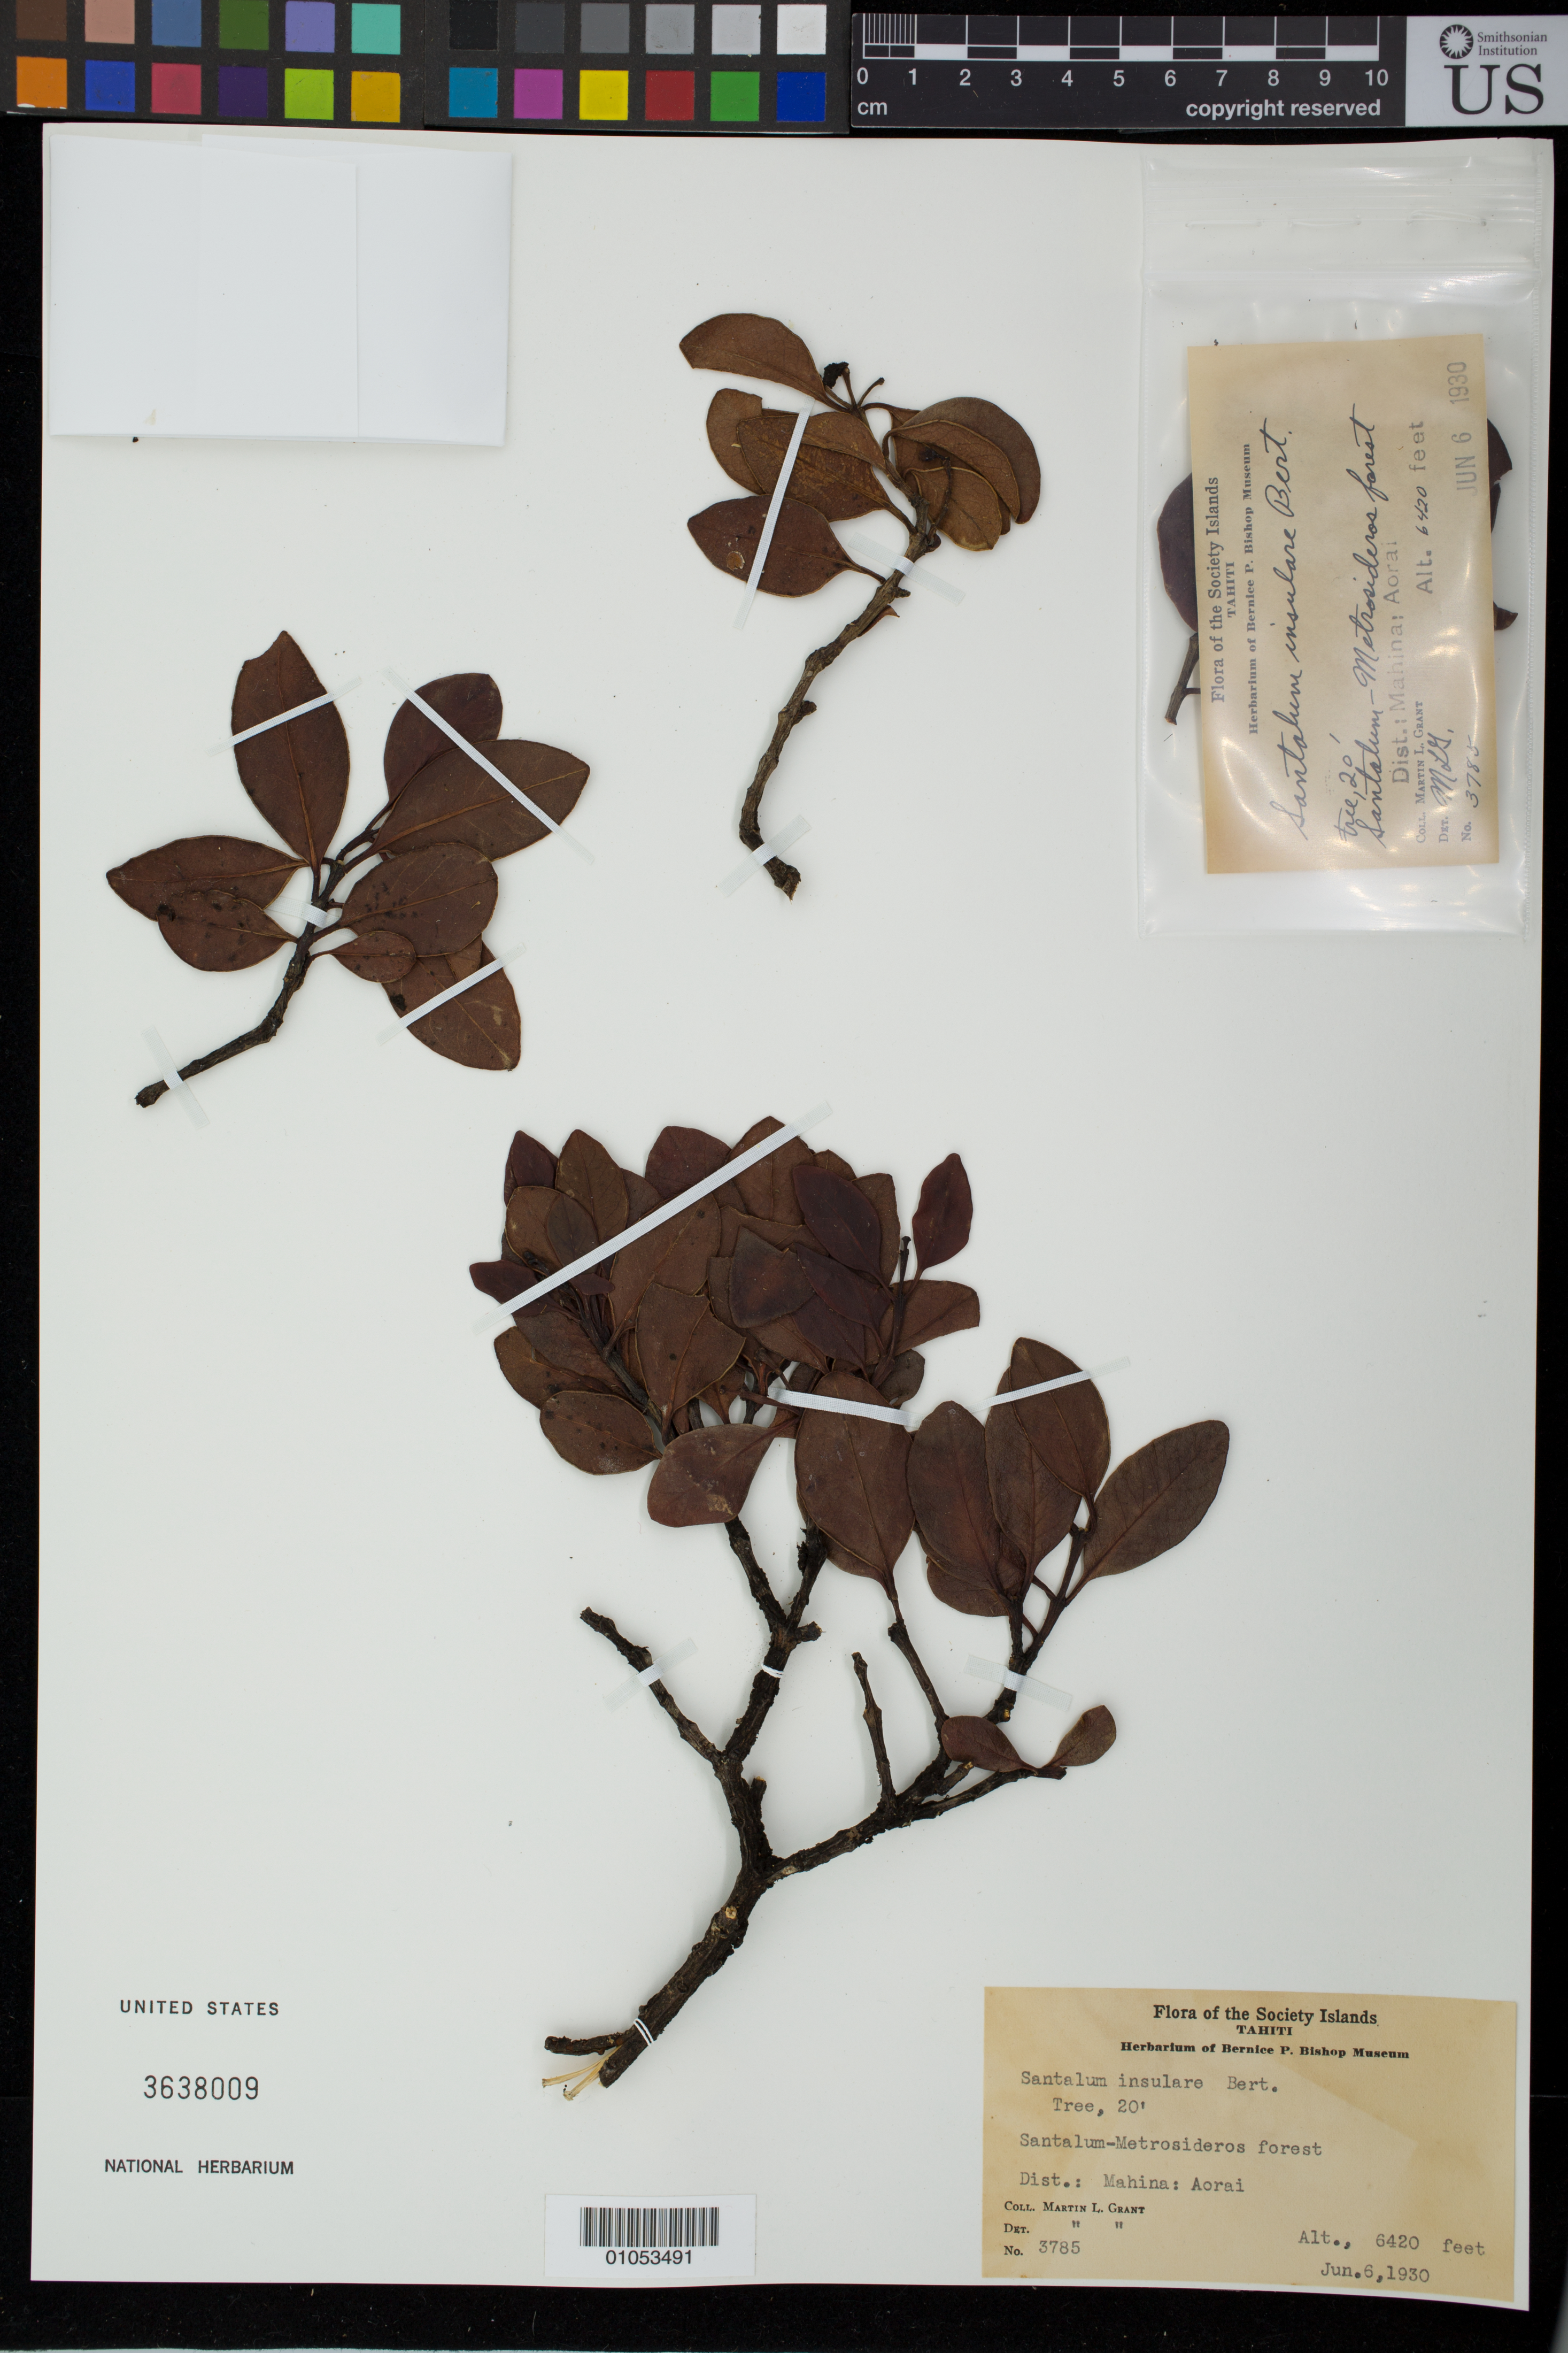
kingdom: Plantae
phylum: Tracheophyta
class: Magnoliopsida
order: Santalales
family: Santalaceae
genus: Santalum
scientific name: Santalum insulare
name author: Bertero ex A. DC.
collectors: M. L. Grant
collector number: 3785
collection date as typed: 06 Jun 1930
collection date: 1930-06-06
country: French Polynesia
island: Tahiti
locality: Aorai, Mahina, Tahiti.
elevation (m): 1957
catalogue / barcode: US 3638009